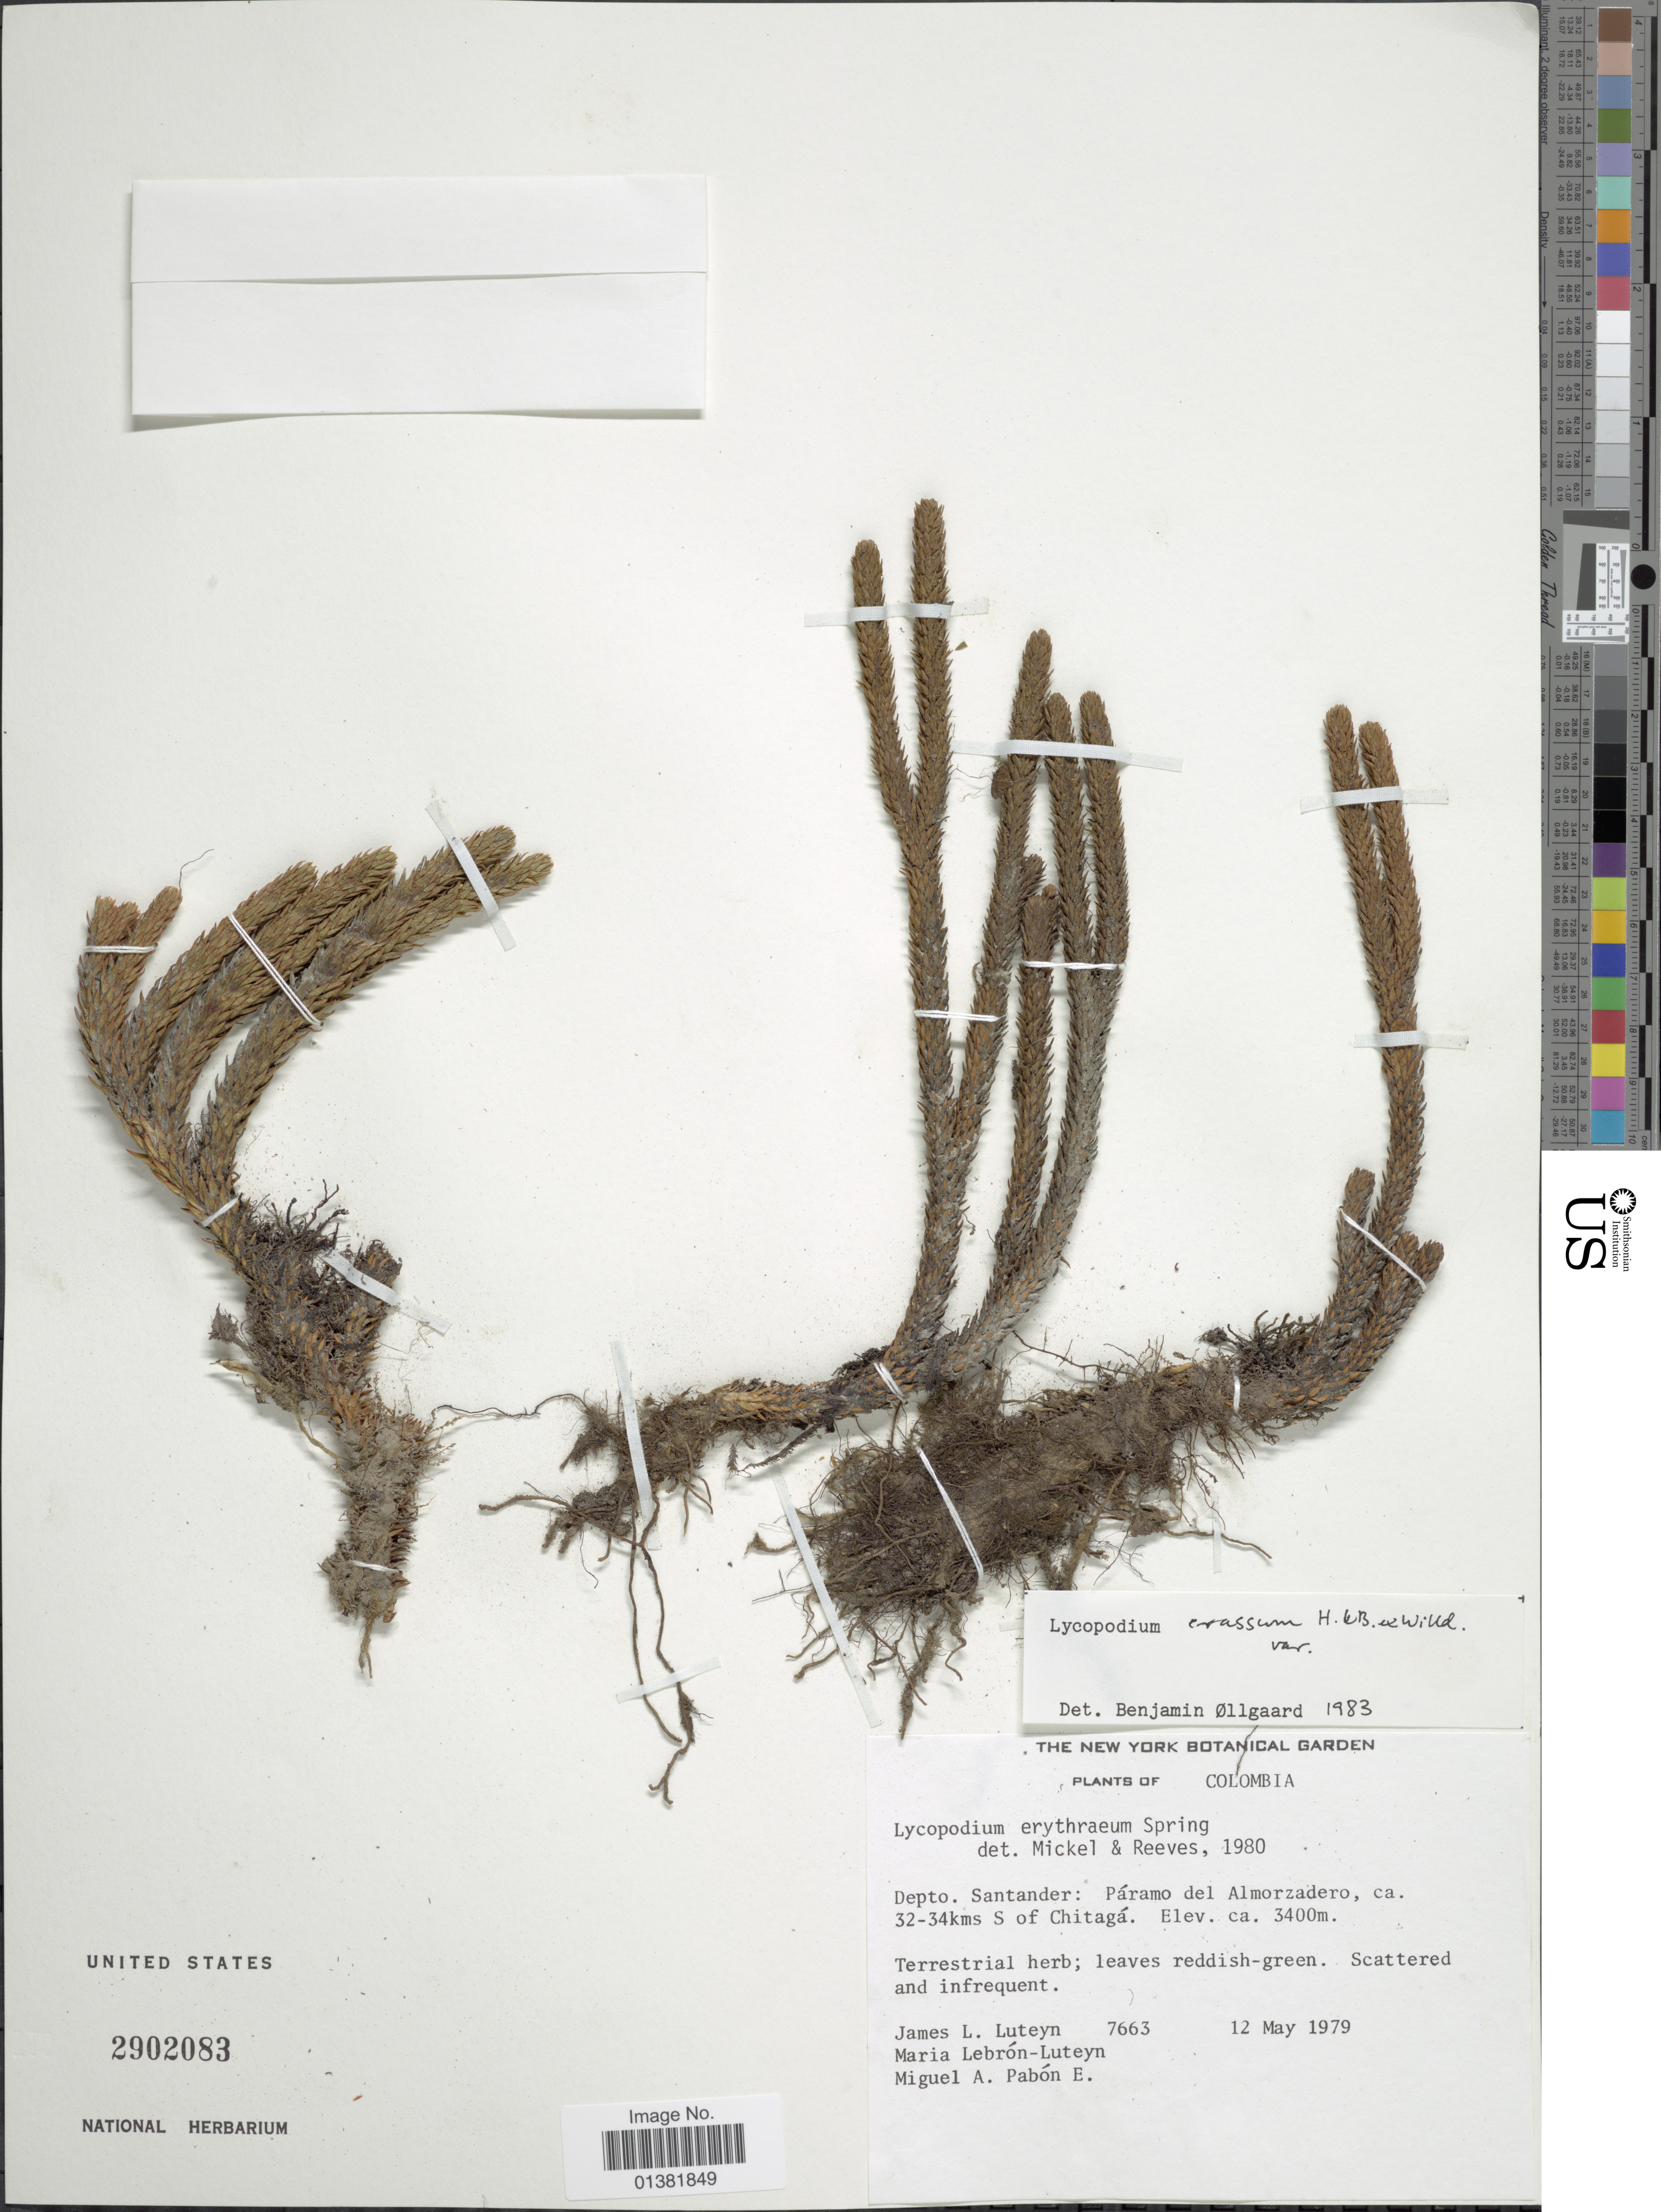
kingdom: Plantae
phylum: Tracheophyta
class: Lycopodiopsida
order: Lycopodiales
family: Lycopodiaceae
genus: Phlegmariurus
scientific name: Phlegmariurus crassus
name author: (Humb. & Bonpl. ex Willd.) B. Øllg.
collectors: J. L. Luteyn, M. L. Lebrón-Luteyn & M. A. Pabon E.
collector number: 7663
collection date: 1979-05-12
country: Colombia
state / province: Santander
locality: Páramo del Almorzadero, ca. 32-34 kms S of Chitagá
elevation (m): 3400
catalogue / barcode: US 2902083